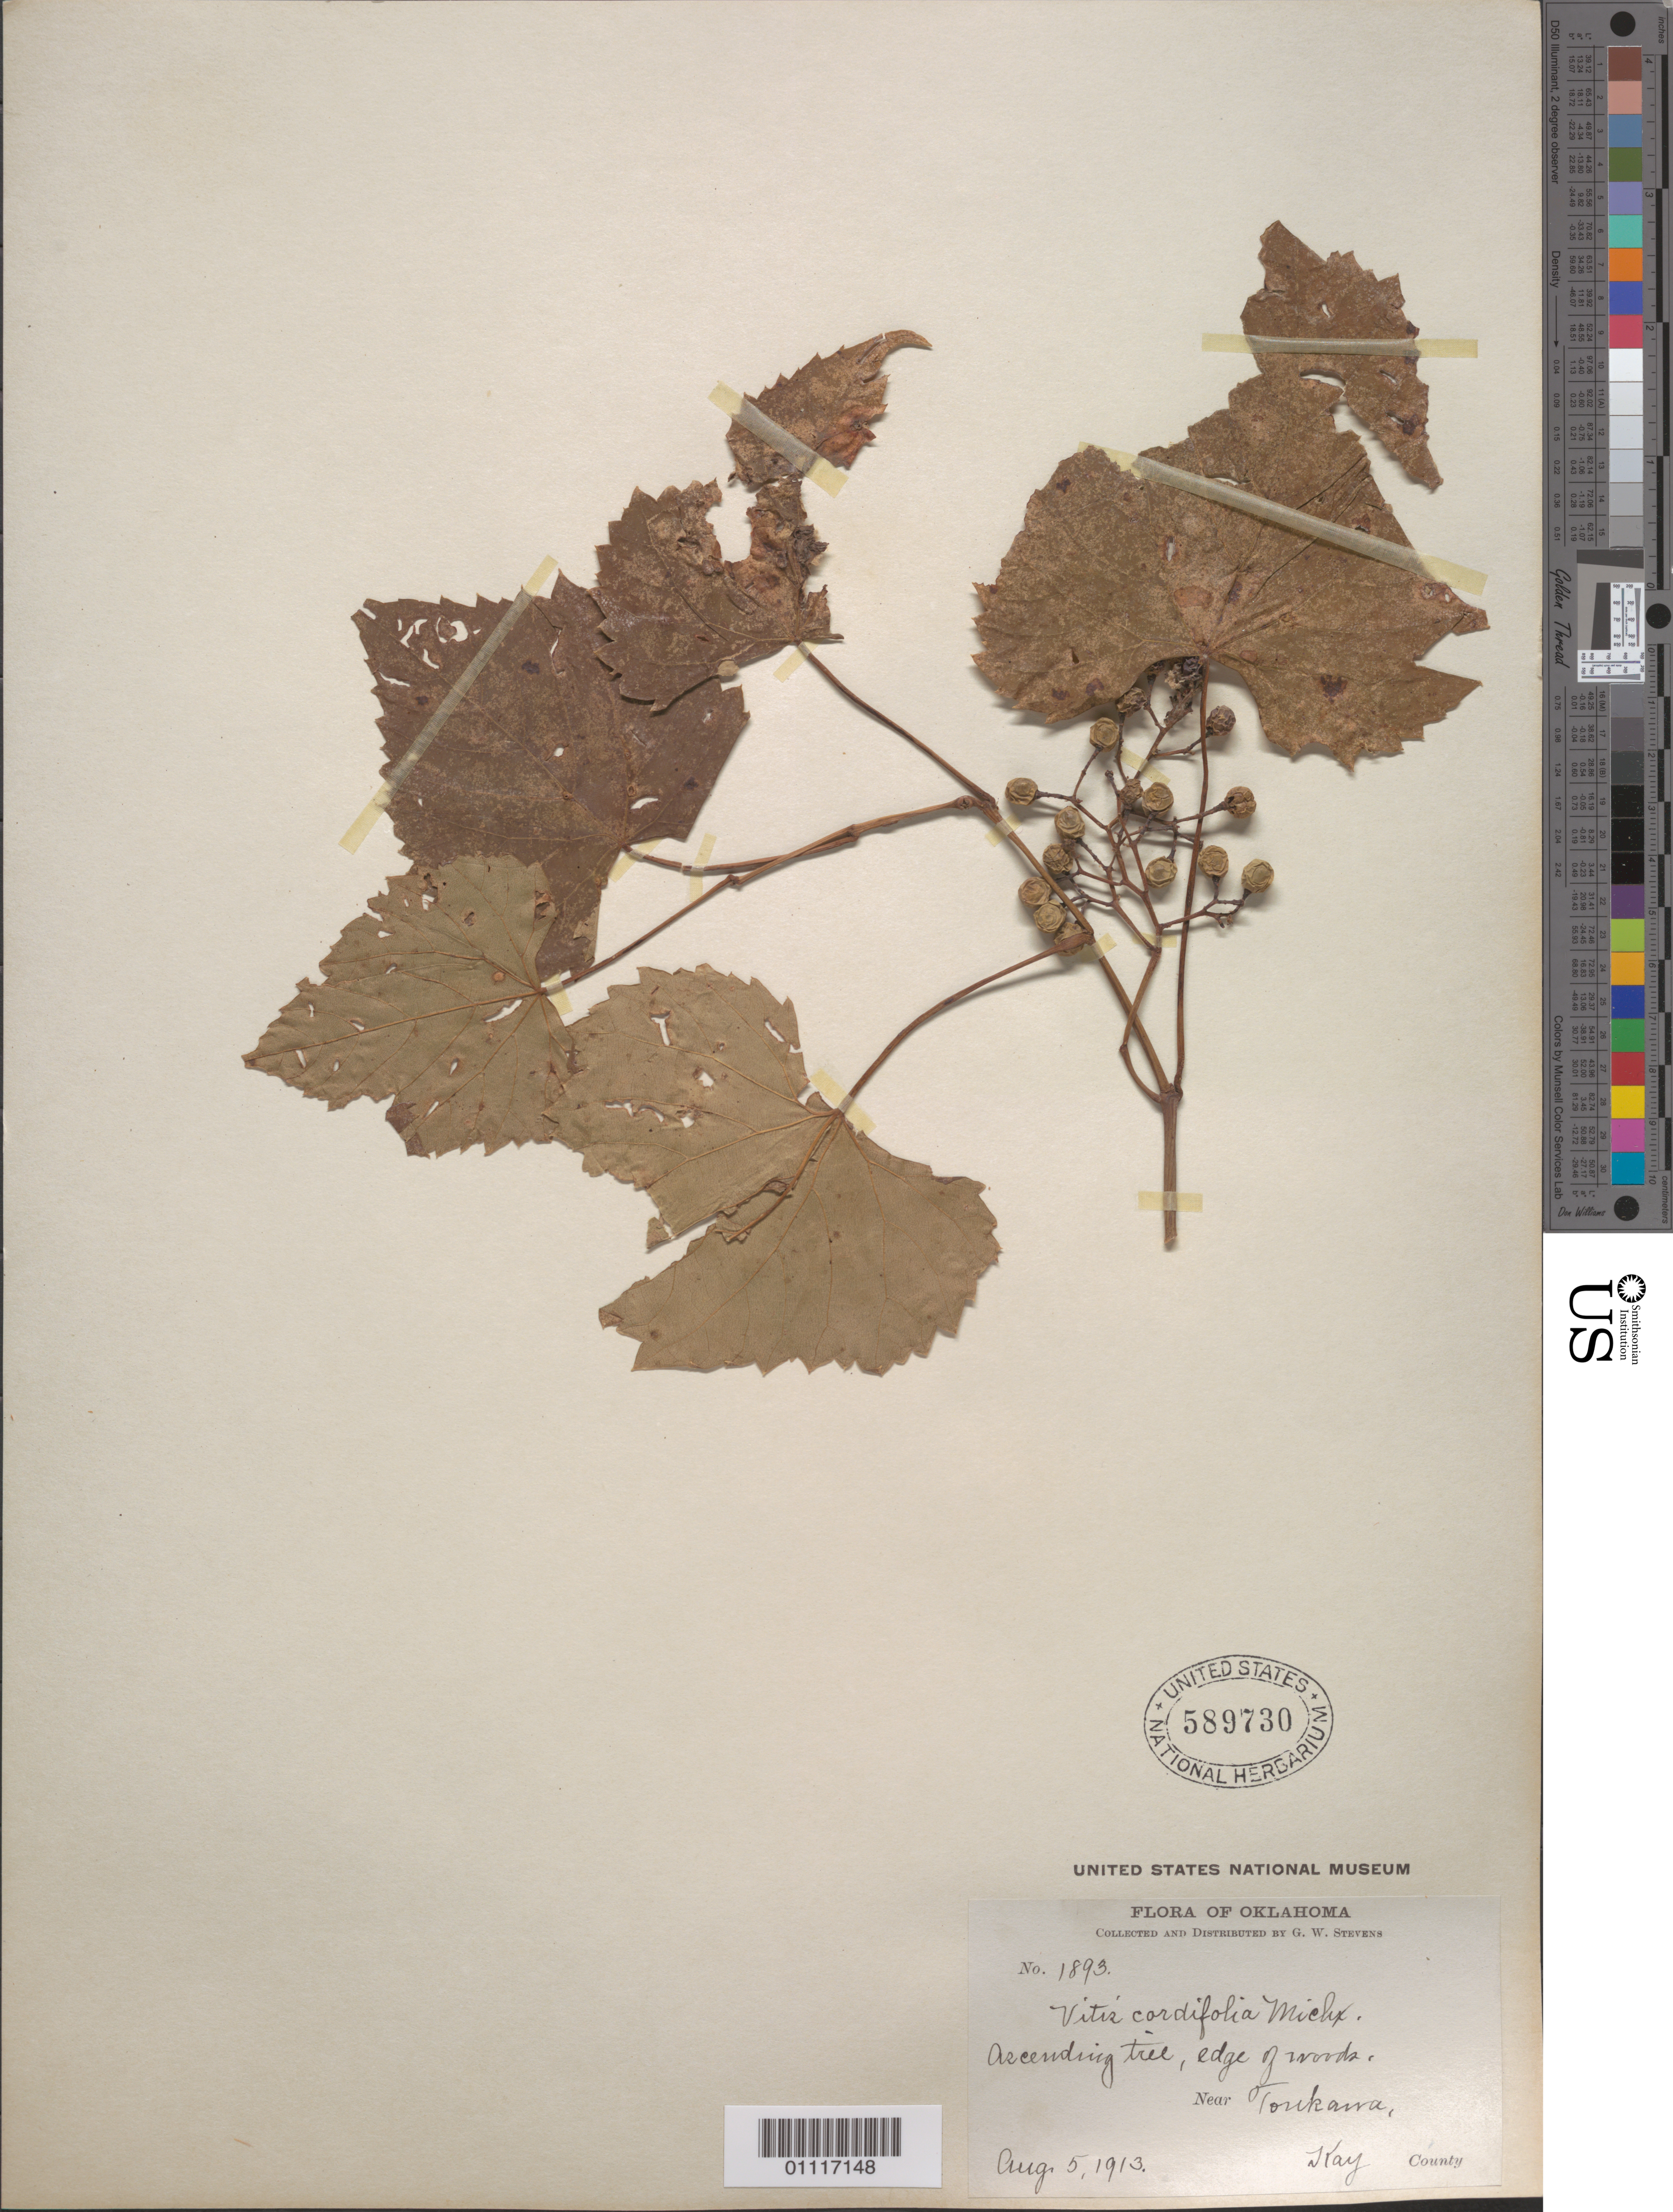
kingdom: Plantae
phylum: Tracheophyta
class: Magnoliopsida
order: Vitales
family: Vitaceae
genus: Vitis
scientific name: Vitis cordifolia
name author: Michx.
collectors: G. Stevens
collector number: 1893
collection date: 1913-08-05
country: United States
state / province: Oklahoma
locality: near Tonkawa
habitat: edge of woods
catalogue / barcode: US 589730